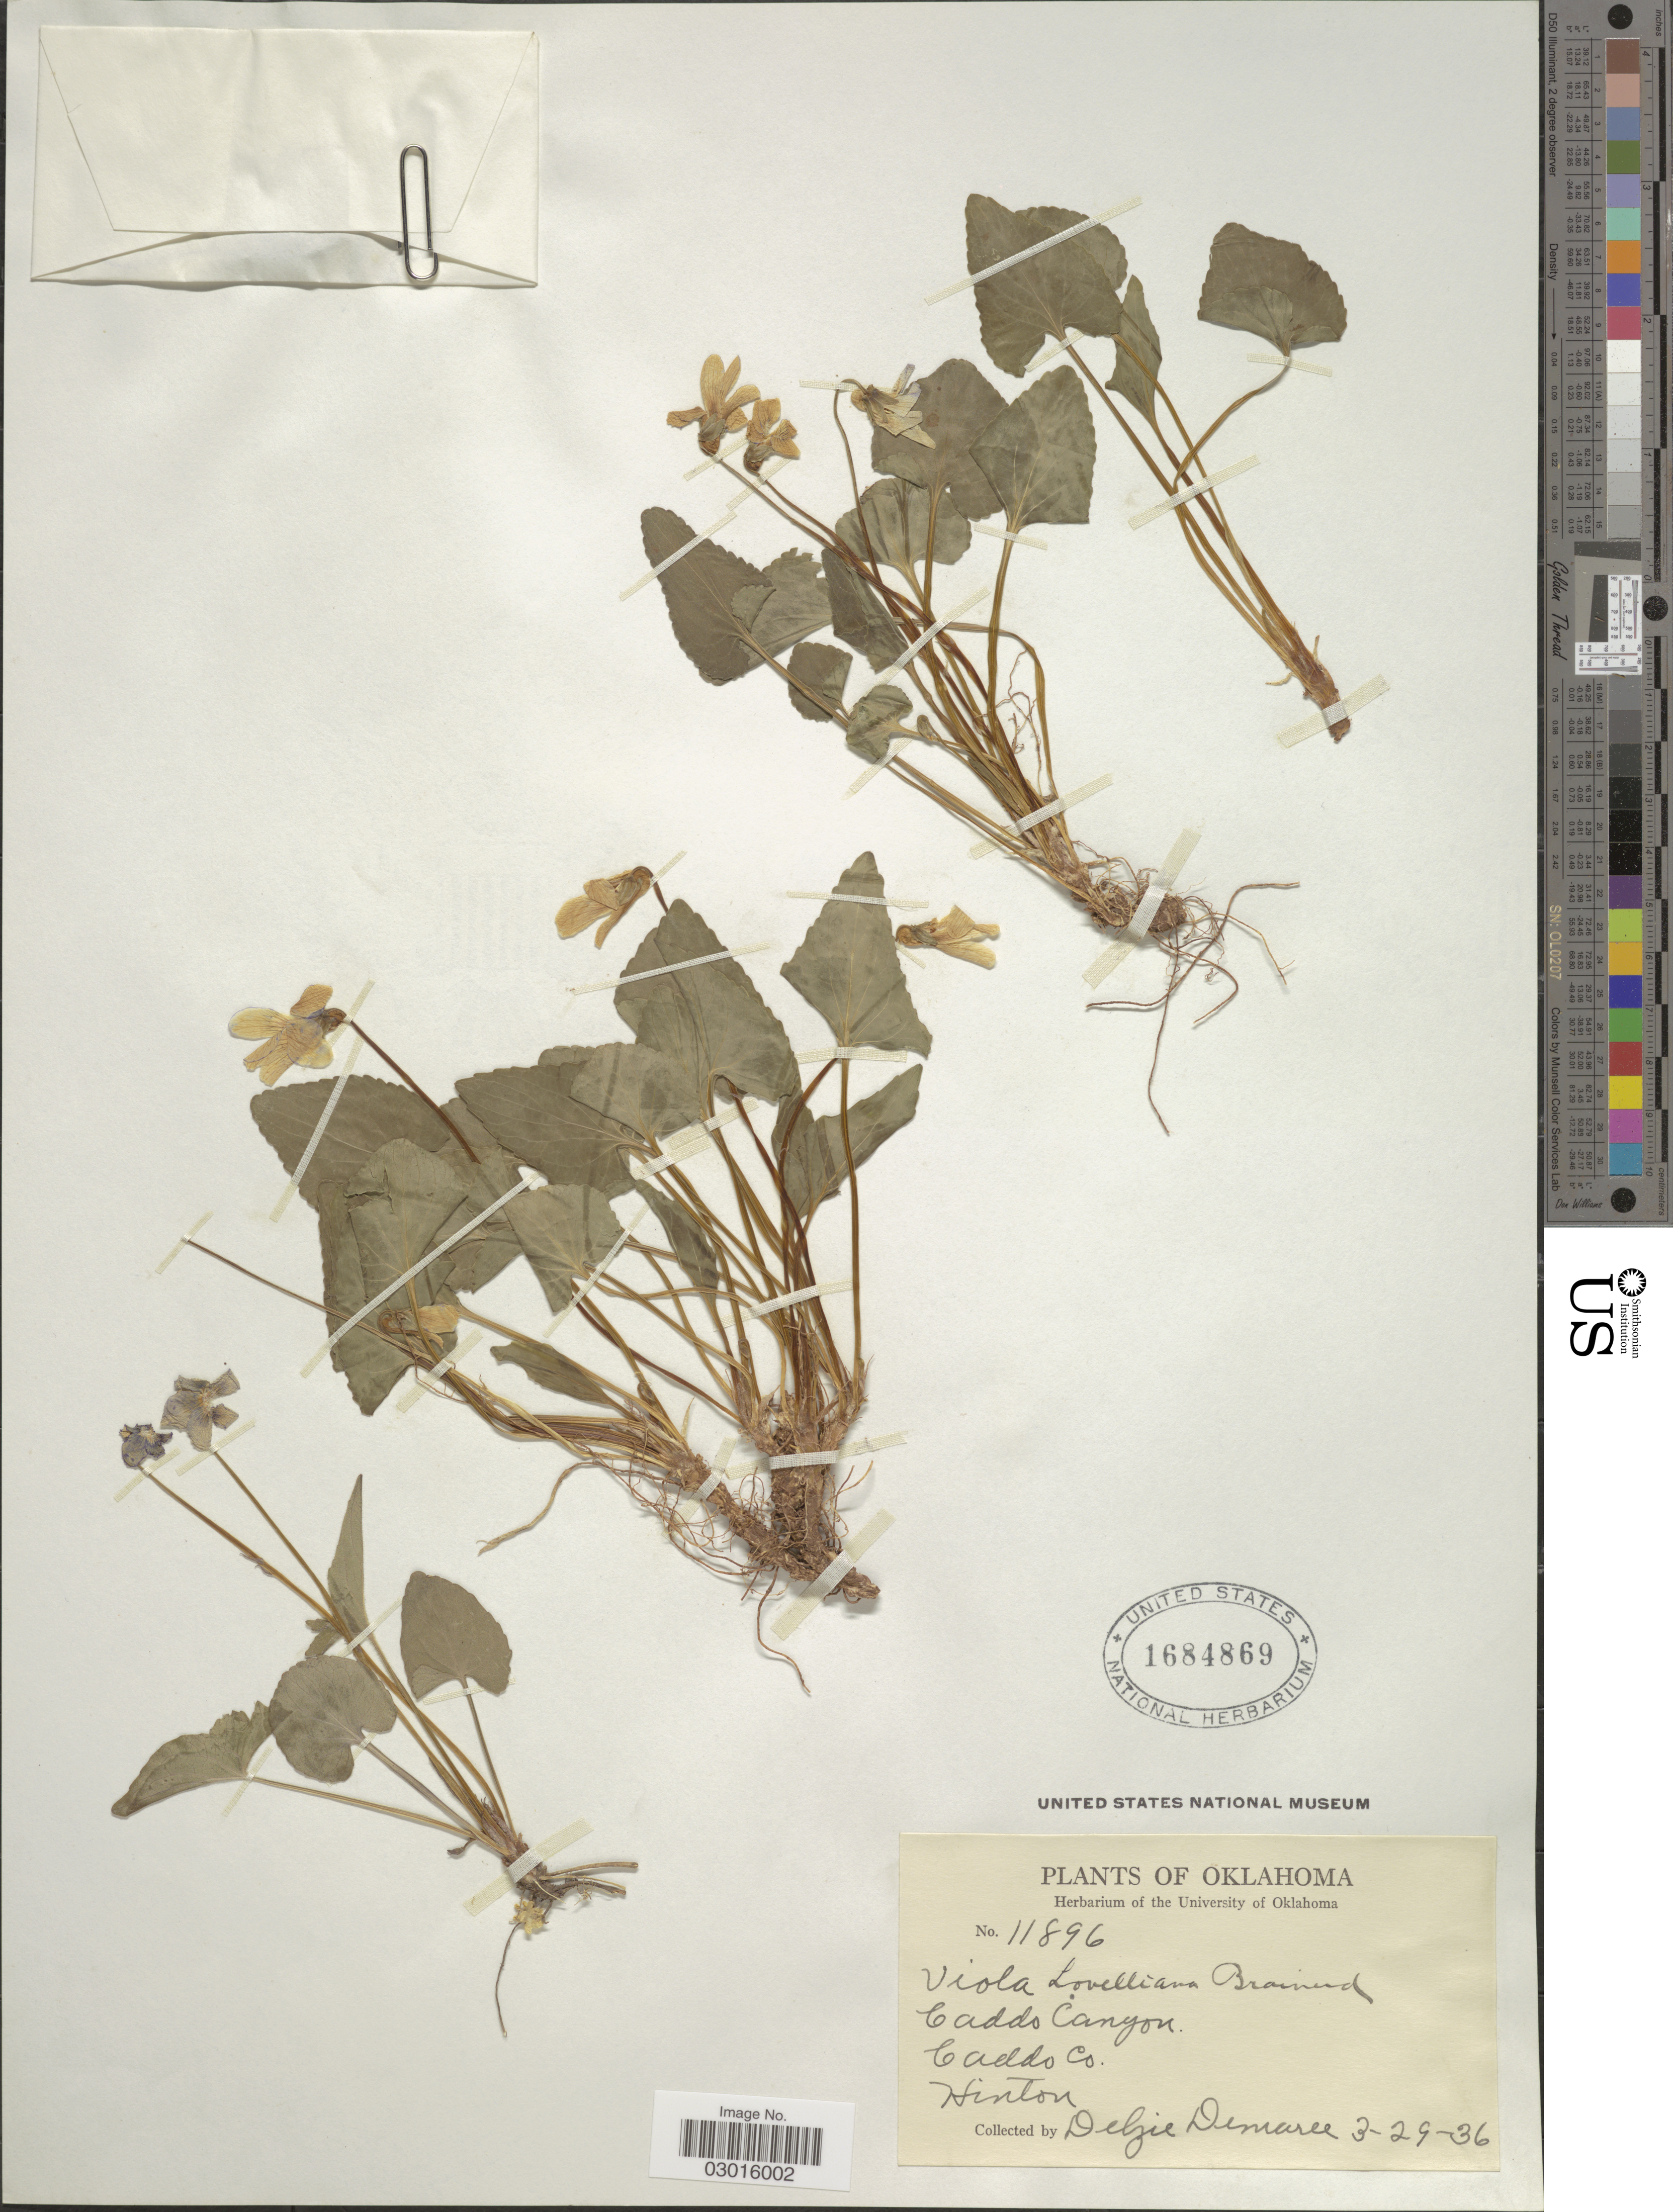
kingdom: Plantae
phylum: Tracheophyta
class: Magnoliopsida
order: Malpighiales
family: Violaceae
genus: Viola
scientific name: Viola lovelliana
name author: Brainerd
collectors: D. Demaree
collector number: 11896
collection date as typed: Transcribed d/m/y: 29/3/36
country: United States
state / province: Oklahoma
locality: Caddo Canyon, Caddo Co., Hinton.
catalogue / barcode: US 1684869